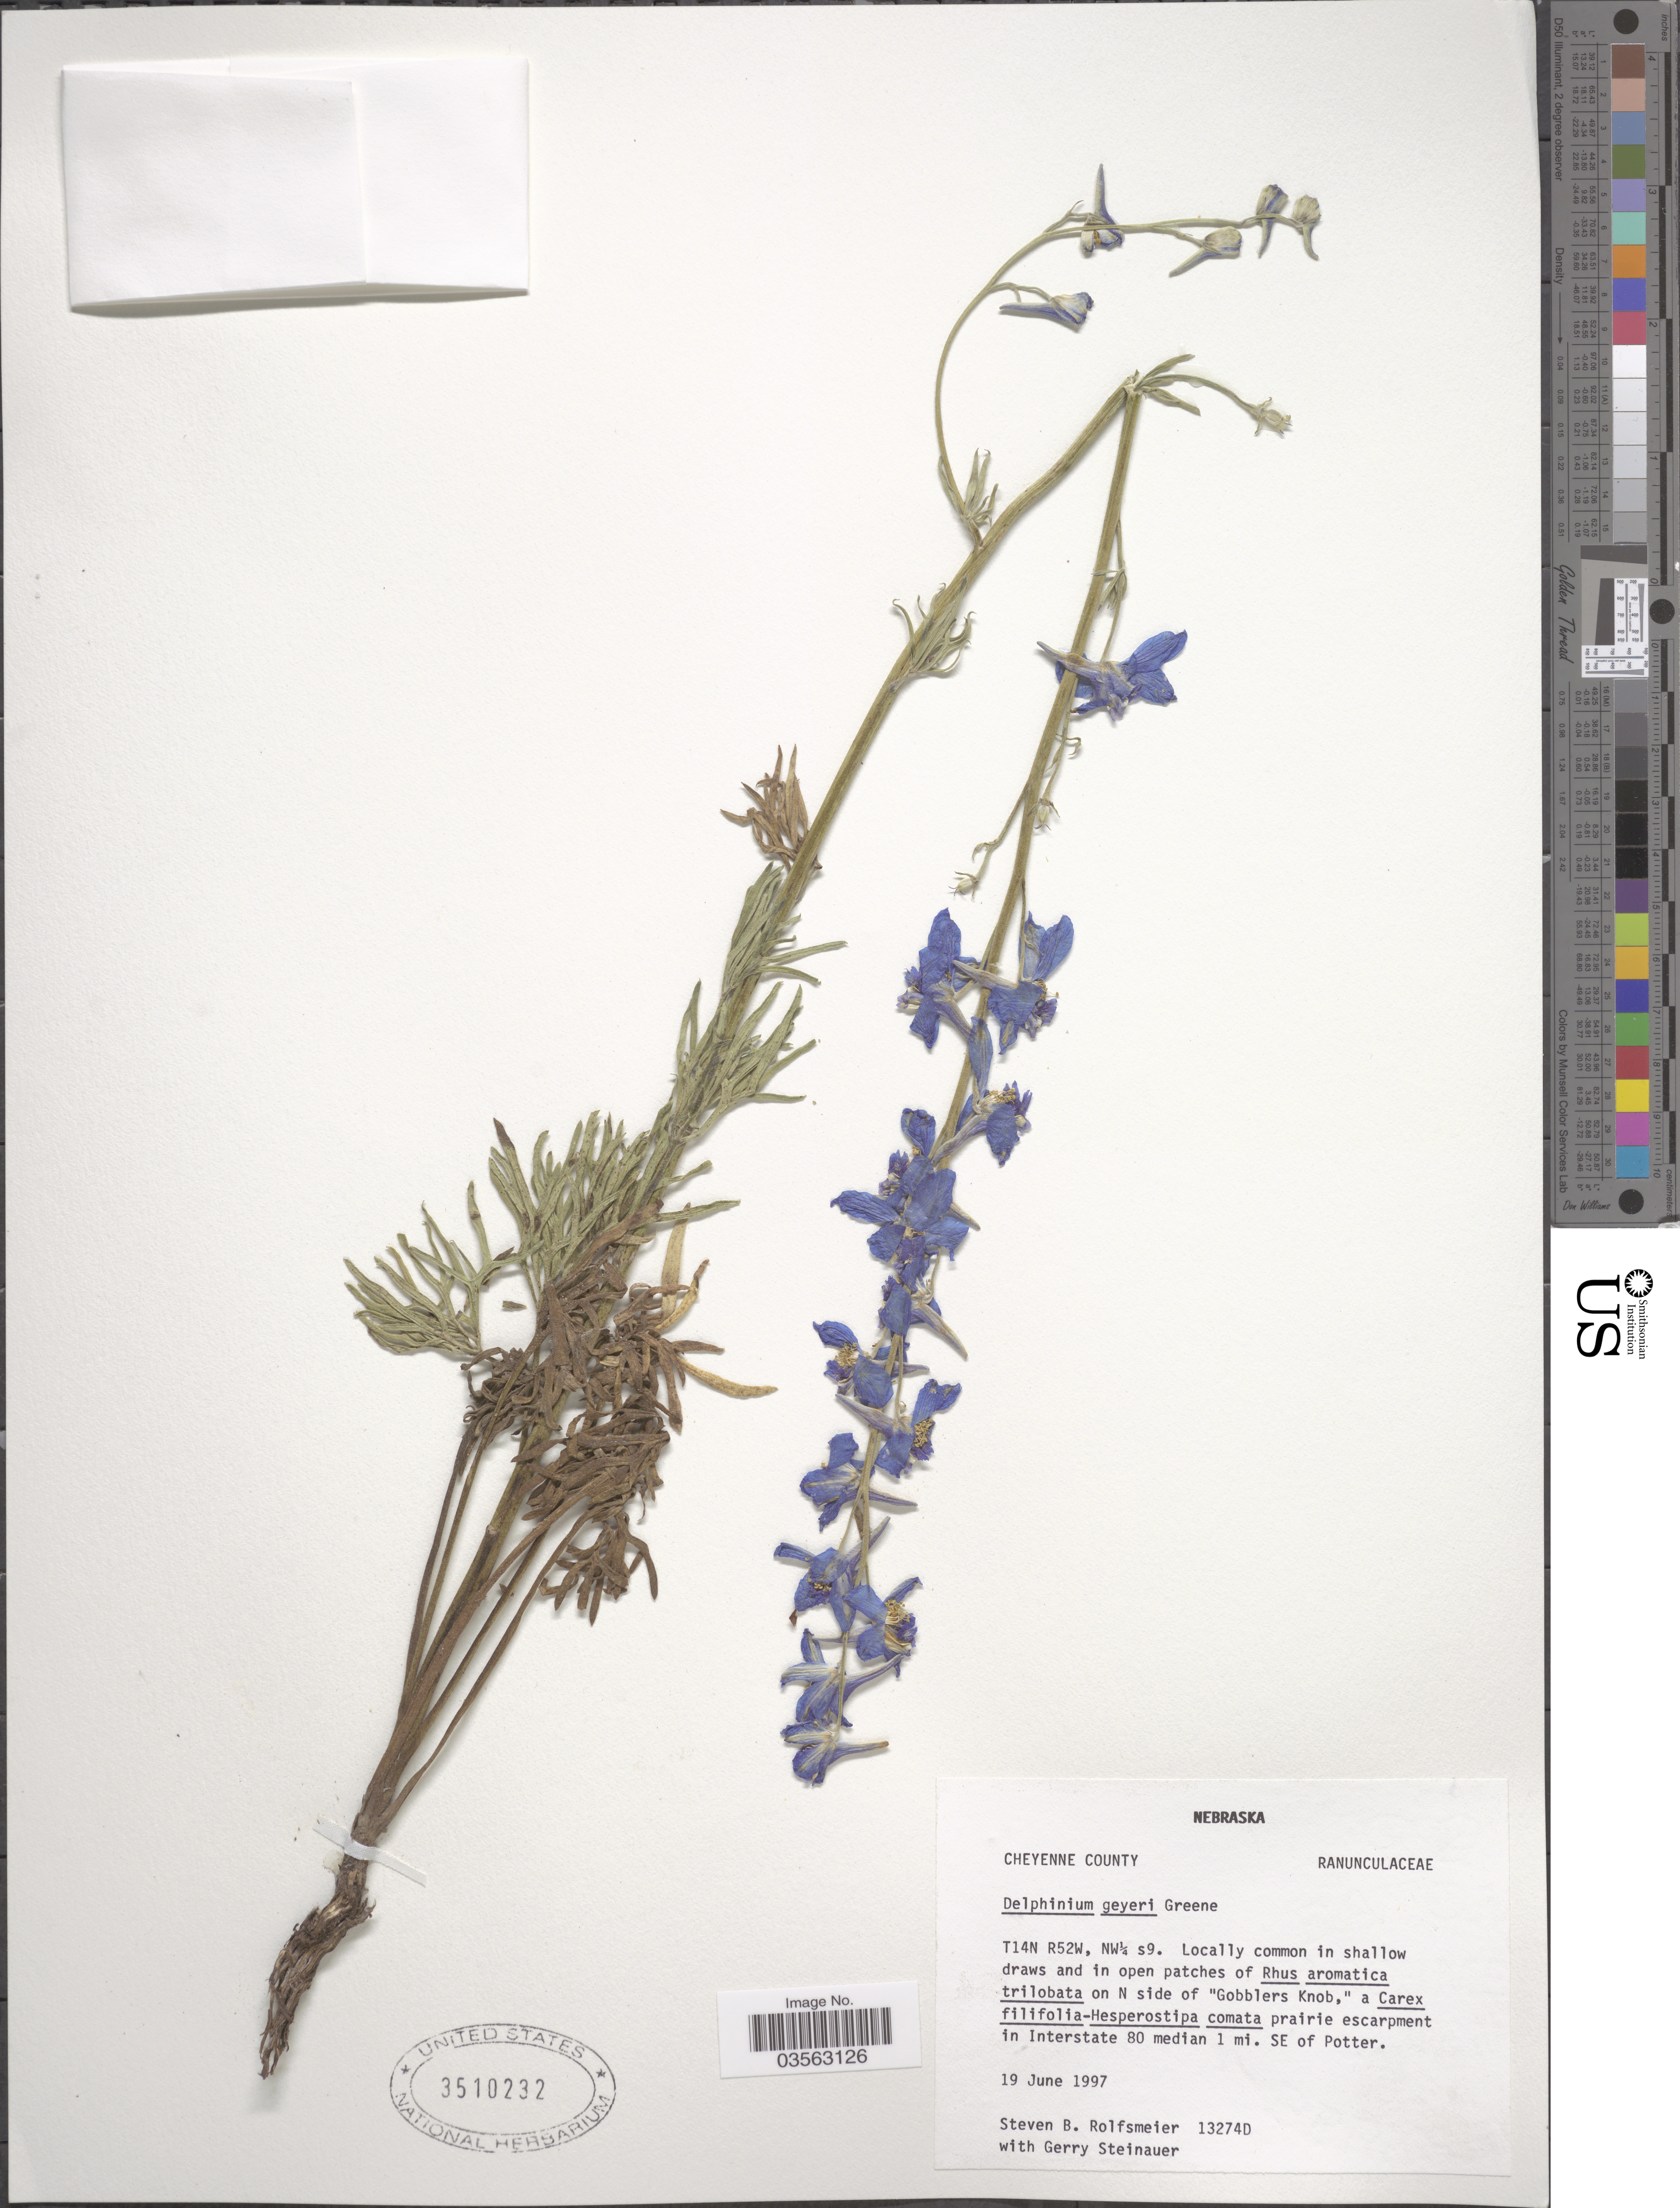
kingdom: Plantae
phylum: Tracheophyta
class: Magnoliopsida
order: Ranunculales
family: Ranunculaceae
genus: Delphinium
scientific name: Delphinium geyeri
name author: Greene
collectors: S. Rolfsmeier & G. Steinauer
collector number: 13274D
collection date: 1997-06-19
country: United States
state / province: Nebraska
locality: Cheyenne County. T14N R52W, NW¼ s9. N side of "Gobblers Knob", prairie escarpment in Interstate 80 median 1 mi. SE of Potter.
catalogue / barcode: US 3510232